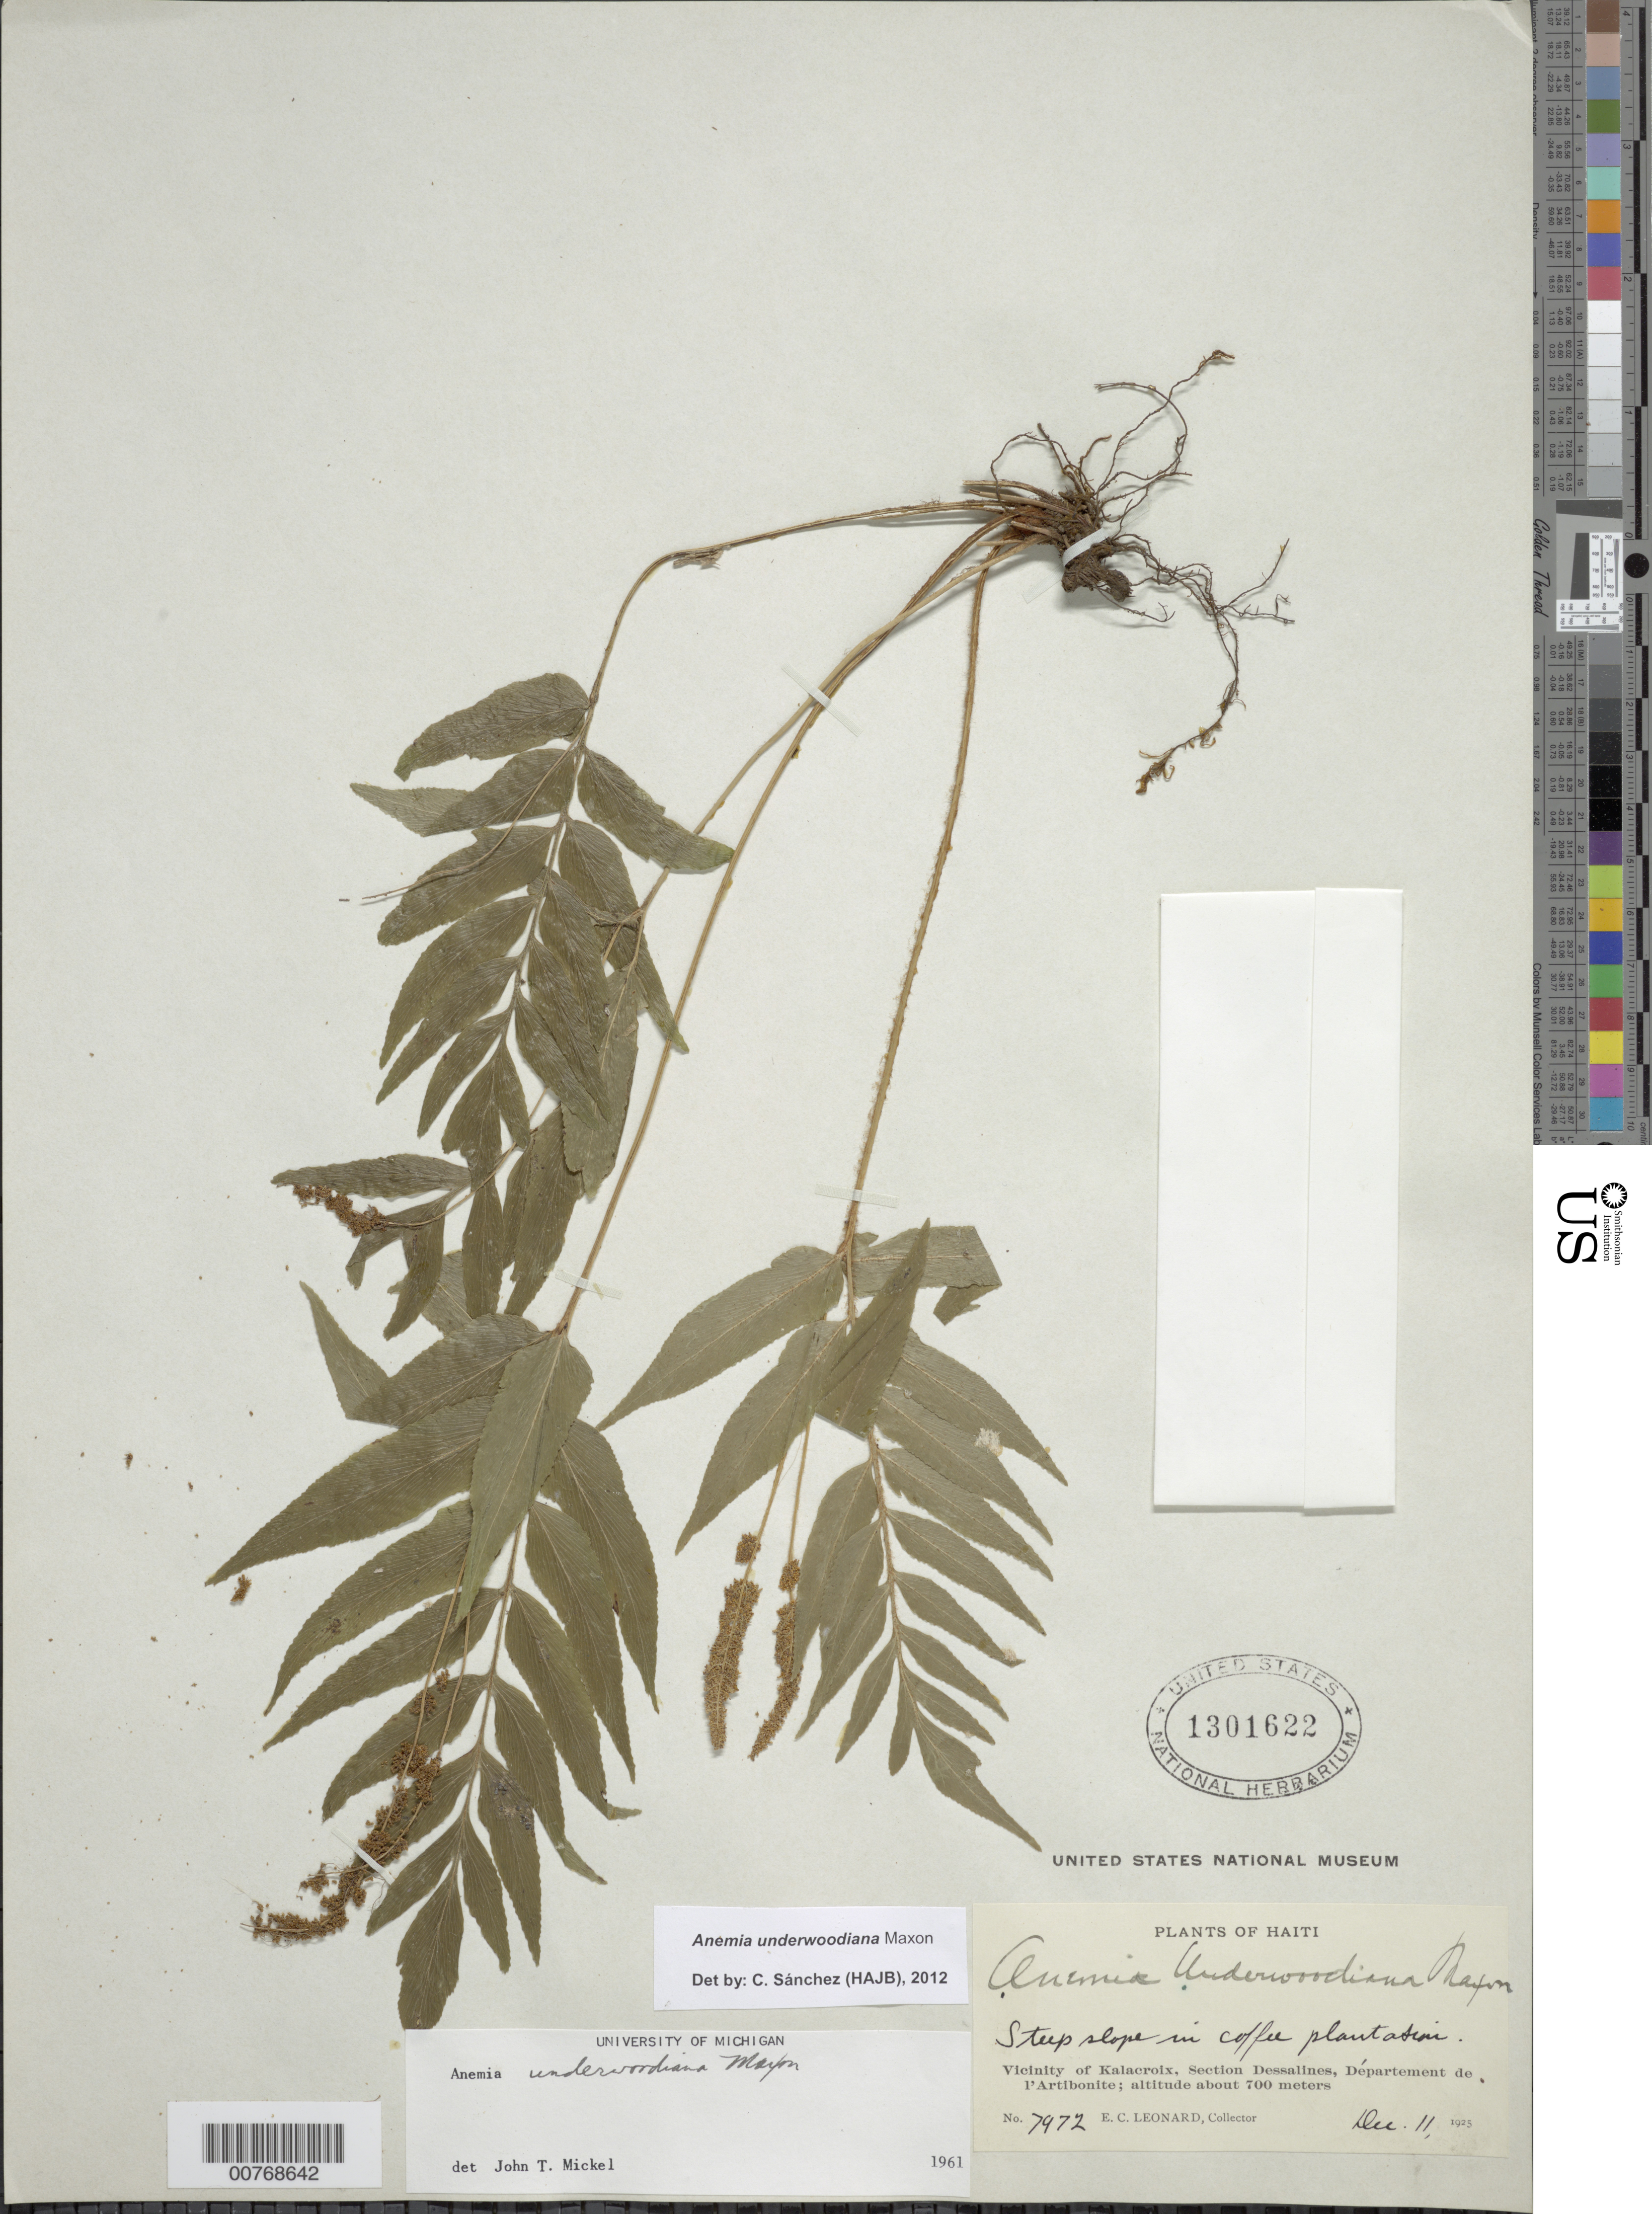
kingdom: Plantae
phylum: Tracheophyta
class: Polypodiopsida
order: Schizaeales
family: Anemiaceae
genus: Anemia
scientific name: Anemia underwoodiana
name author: Maxon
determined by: Mickel, J. T., (NY), New York Botanical Garden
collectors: E. C. Leonard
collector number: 7972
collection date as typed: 11 Dec 1925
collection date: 1925-12-11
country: Haiti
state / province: Artibonite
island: Hispaniola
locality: Vicinity of Kalacroix, Section Dessalines, Departement de l'Artibonite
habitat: Steep slope in coffee plantation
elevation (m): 700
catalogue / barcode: US 1301622